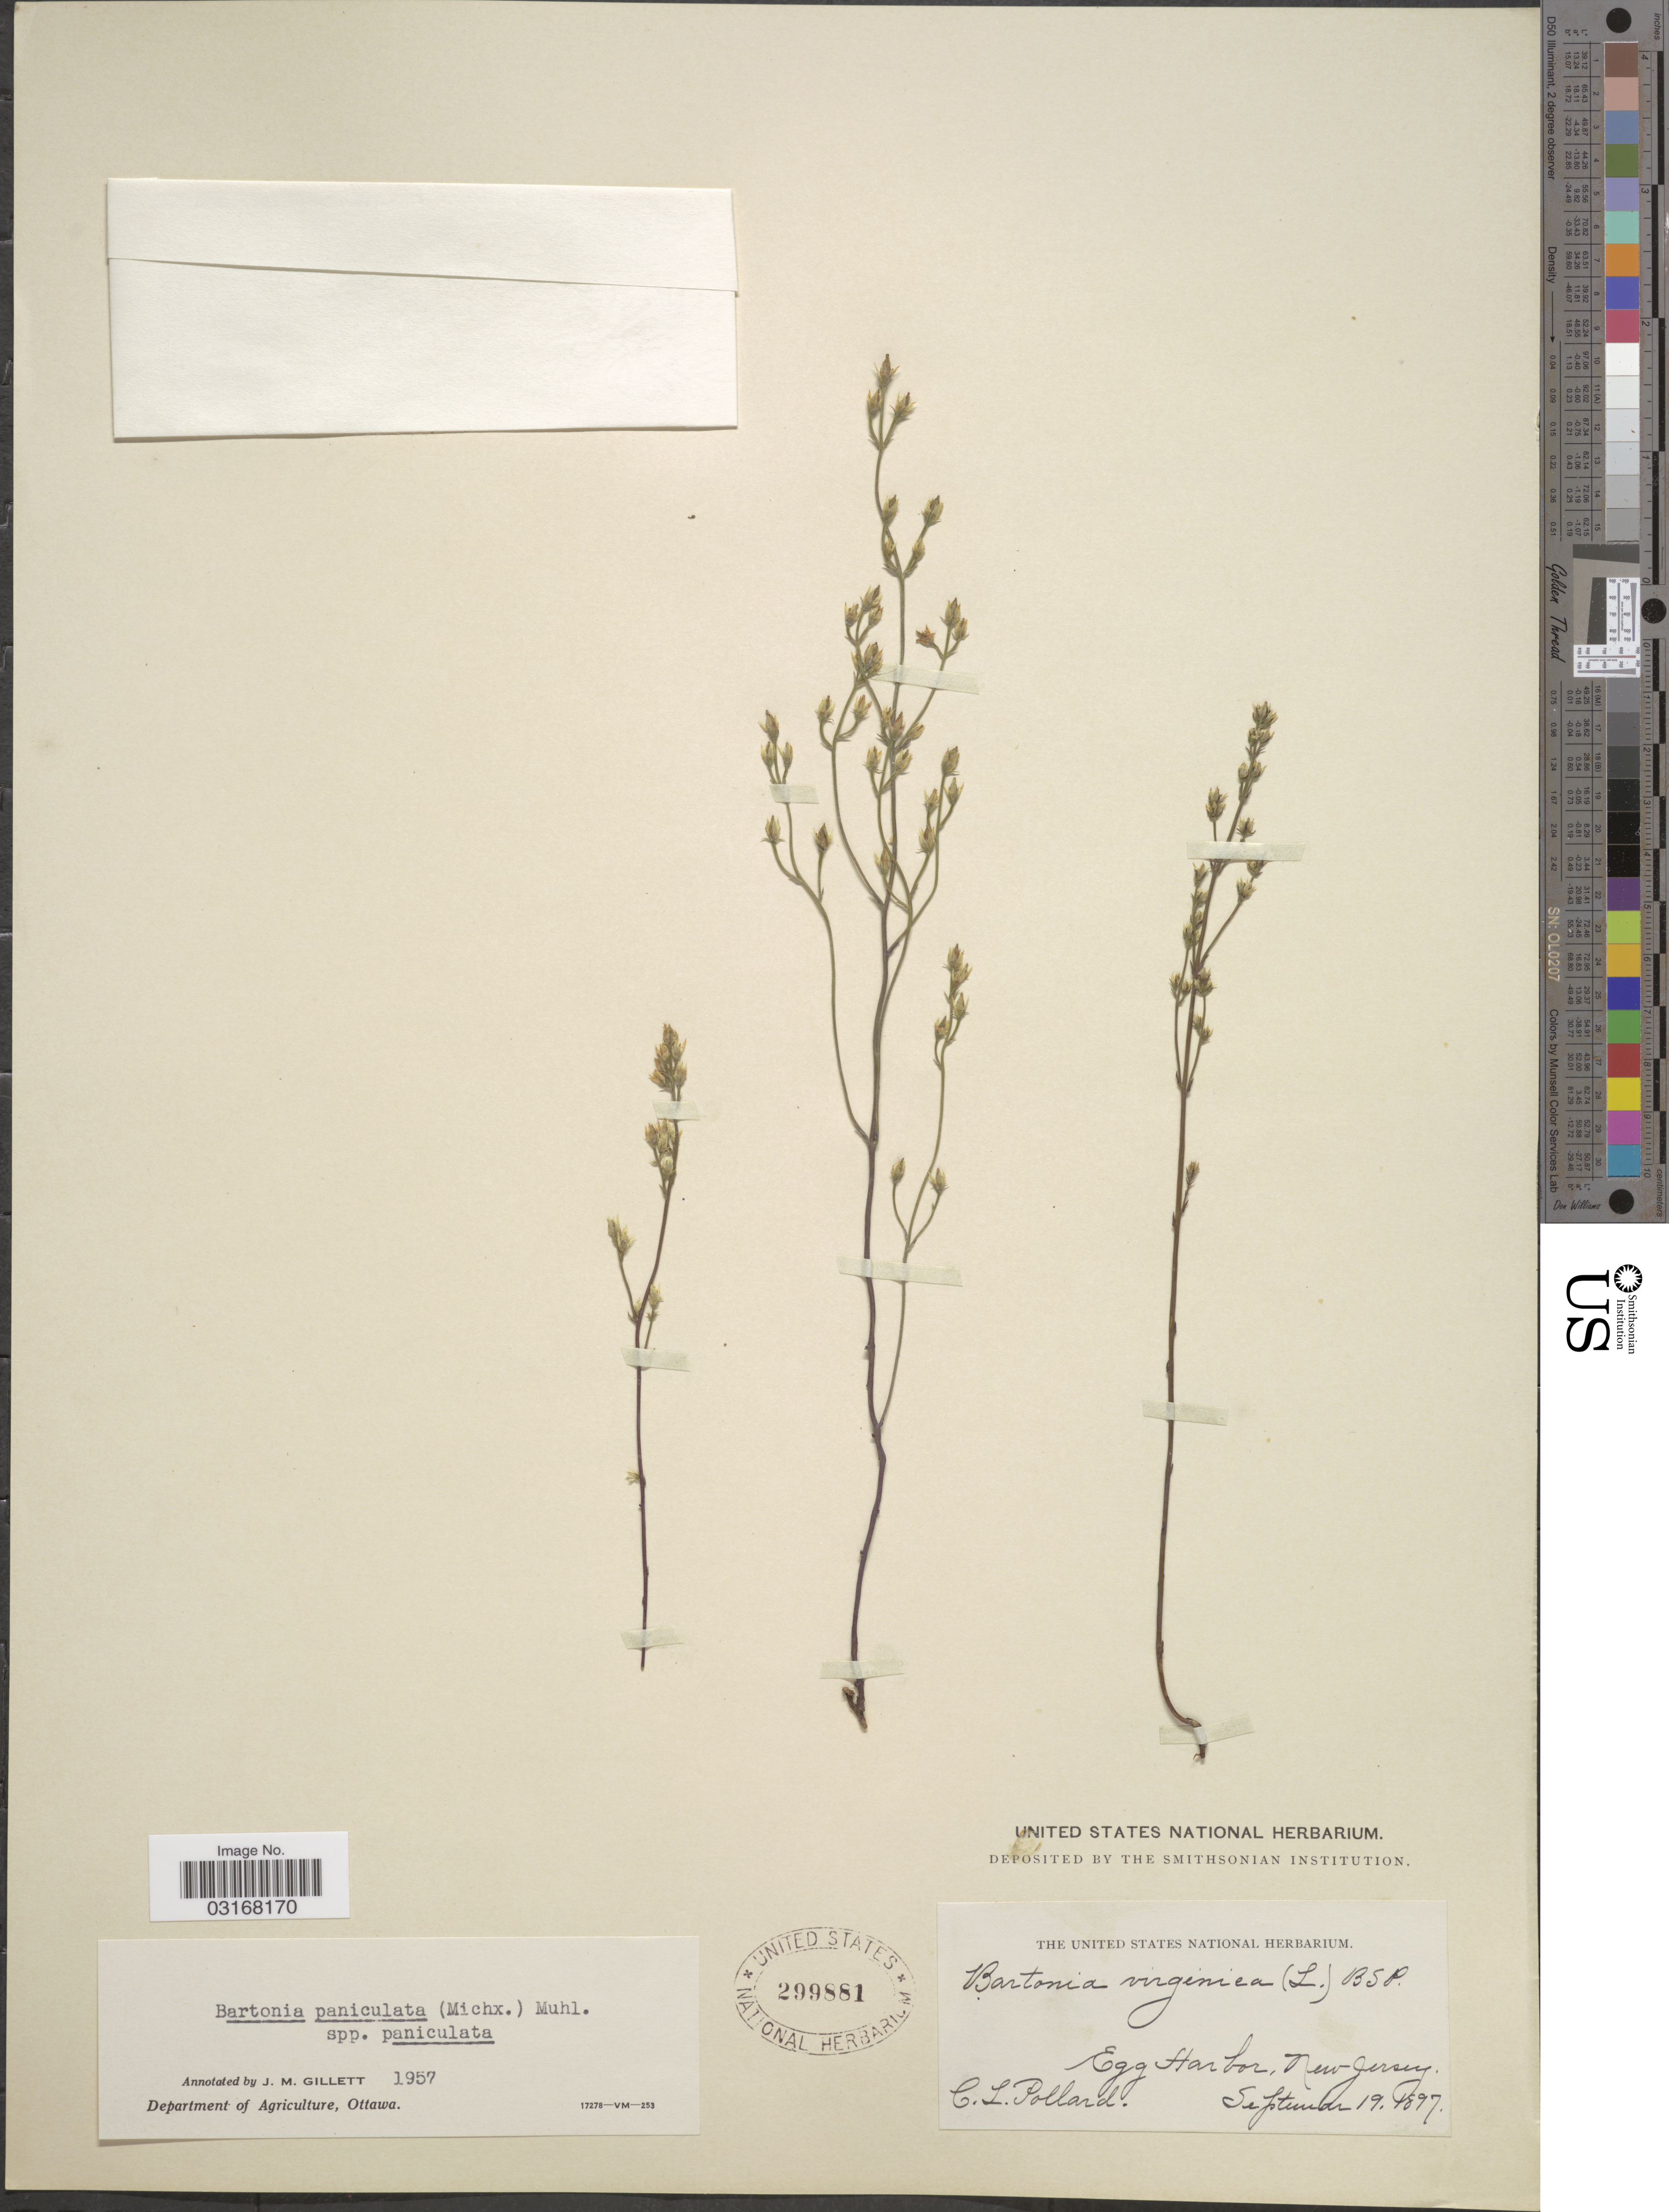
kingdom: Plantae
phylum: Tracheophyta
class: Magnoliopsida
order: Gentianales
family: Gentianaceae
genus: Bartonia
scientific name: Bartonia paniculata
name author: (Michx.) Muhl.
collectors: C. L. Pollard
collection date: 1897-09-19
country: United States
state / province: New Jersey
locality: Egg Harbor.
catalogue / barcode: US 299881